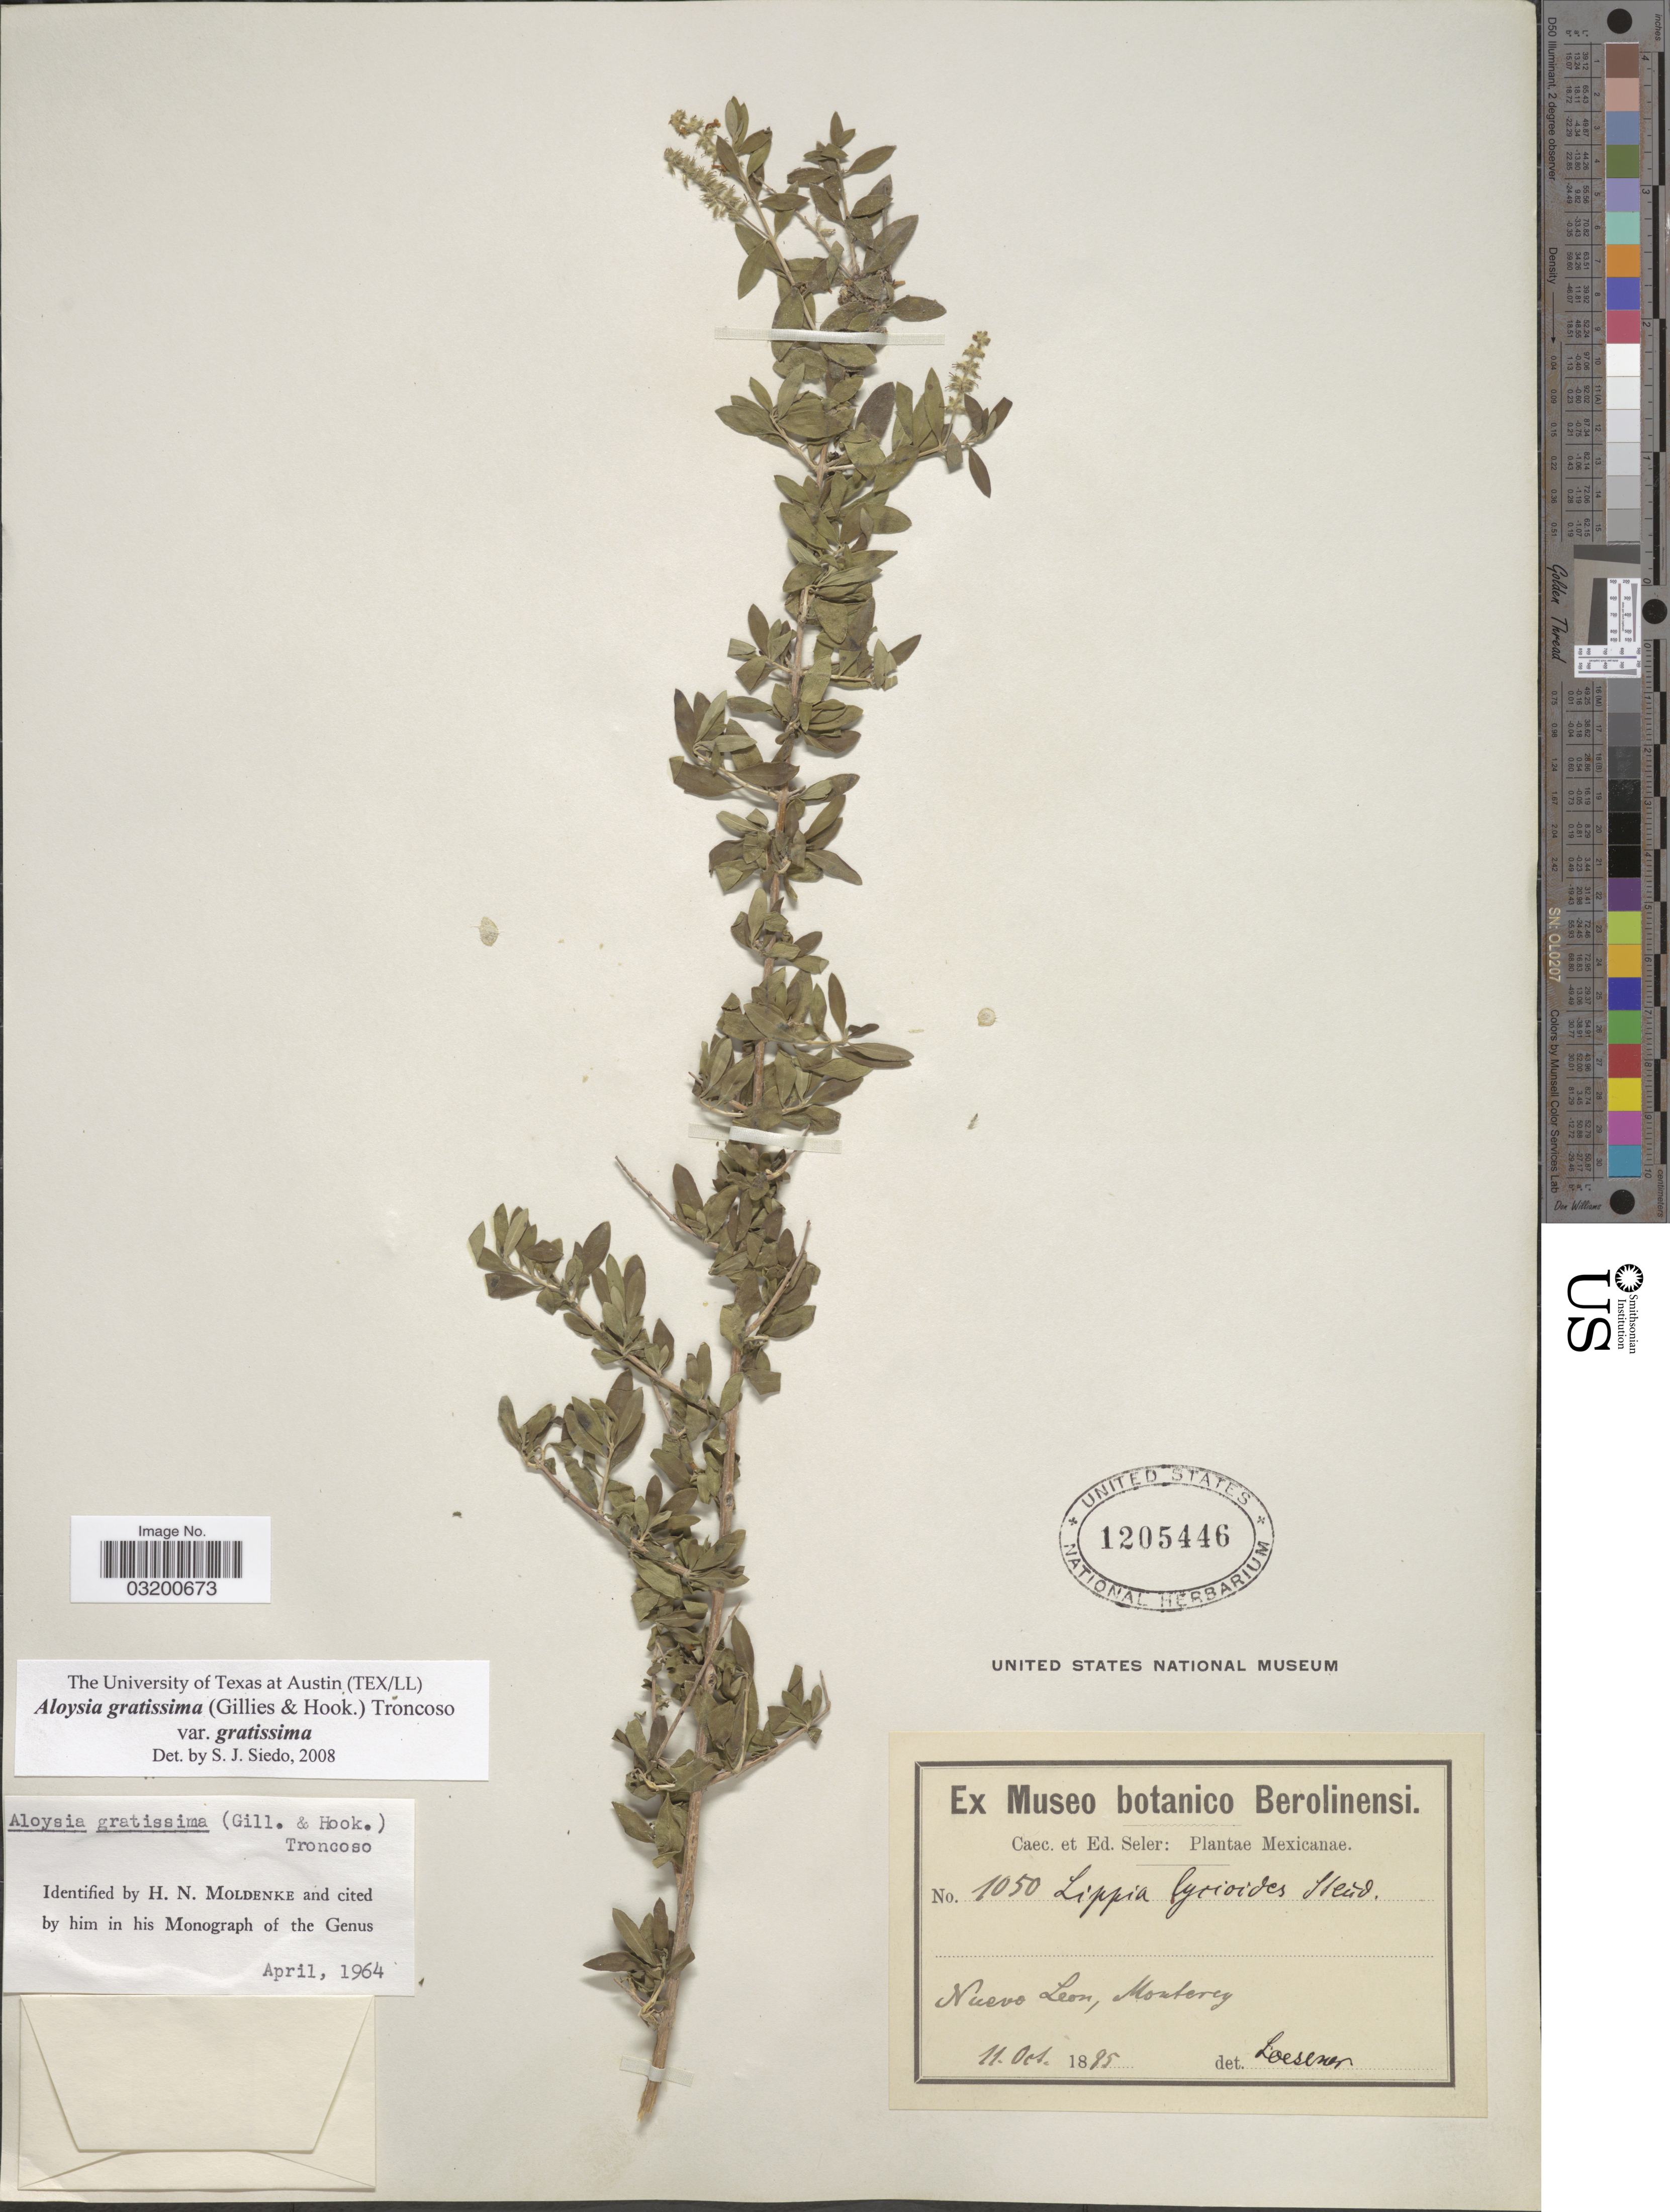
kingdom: Plantae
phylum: Tracheophyta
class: Magnoliopsida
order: Lamiales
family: Verbenaceae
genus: Aloysia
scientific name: Aloysia gratissima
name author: (Gillies & Hook.) Tronc.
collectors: C. Seler & E. G. Seler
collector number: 1050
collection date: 1895-10-11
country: Mexico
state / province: Nuevo León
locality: Monterey.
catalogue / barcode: US 1205446